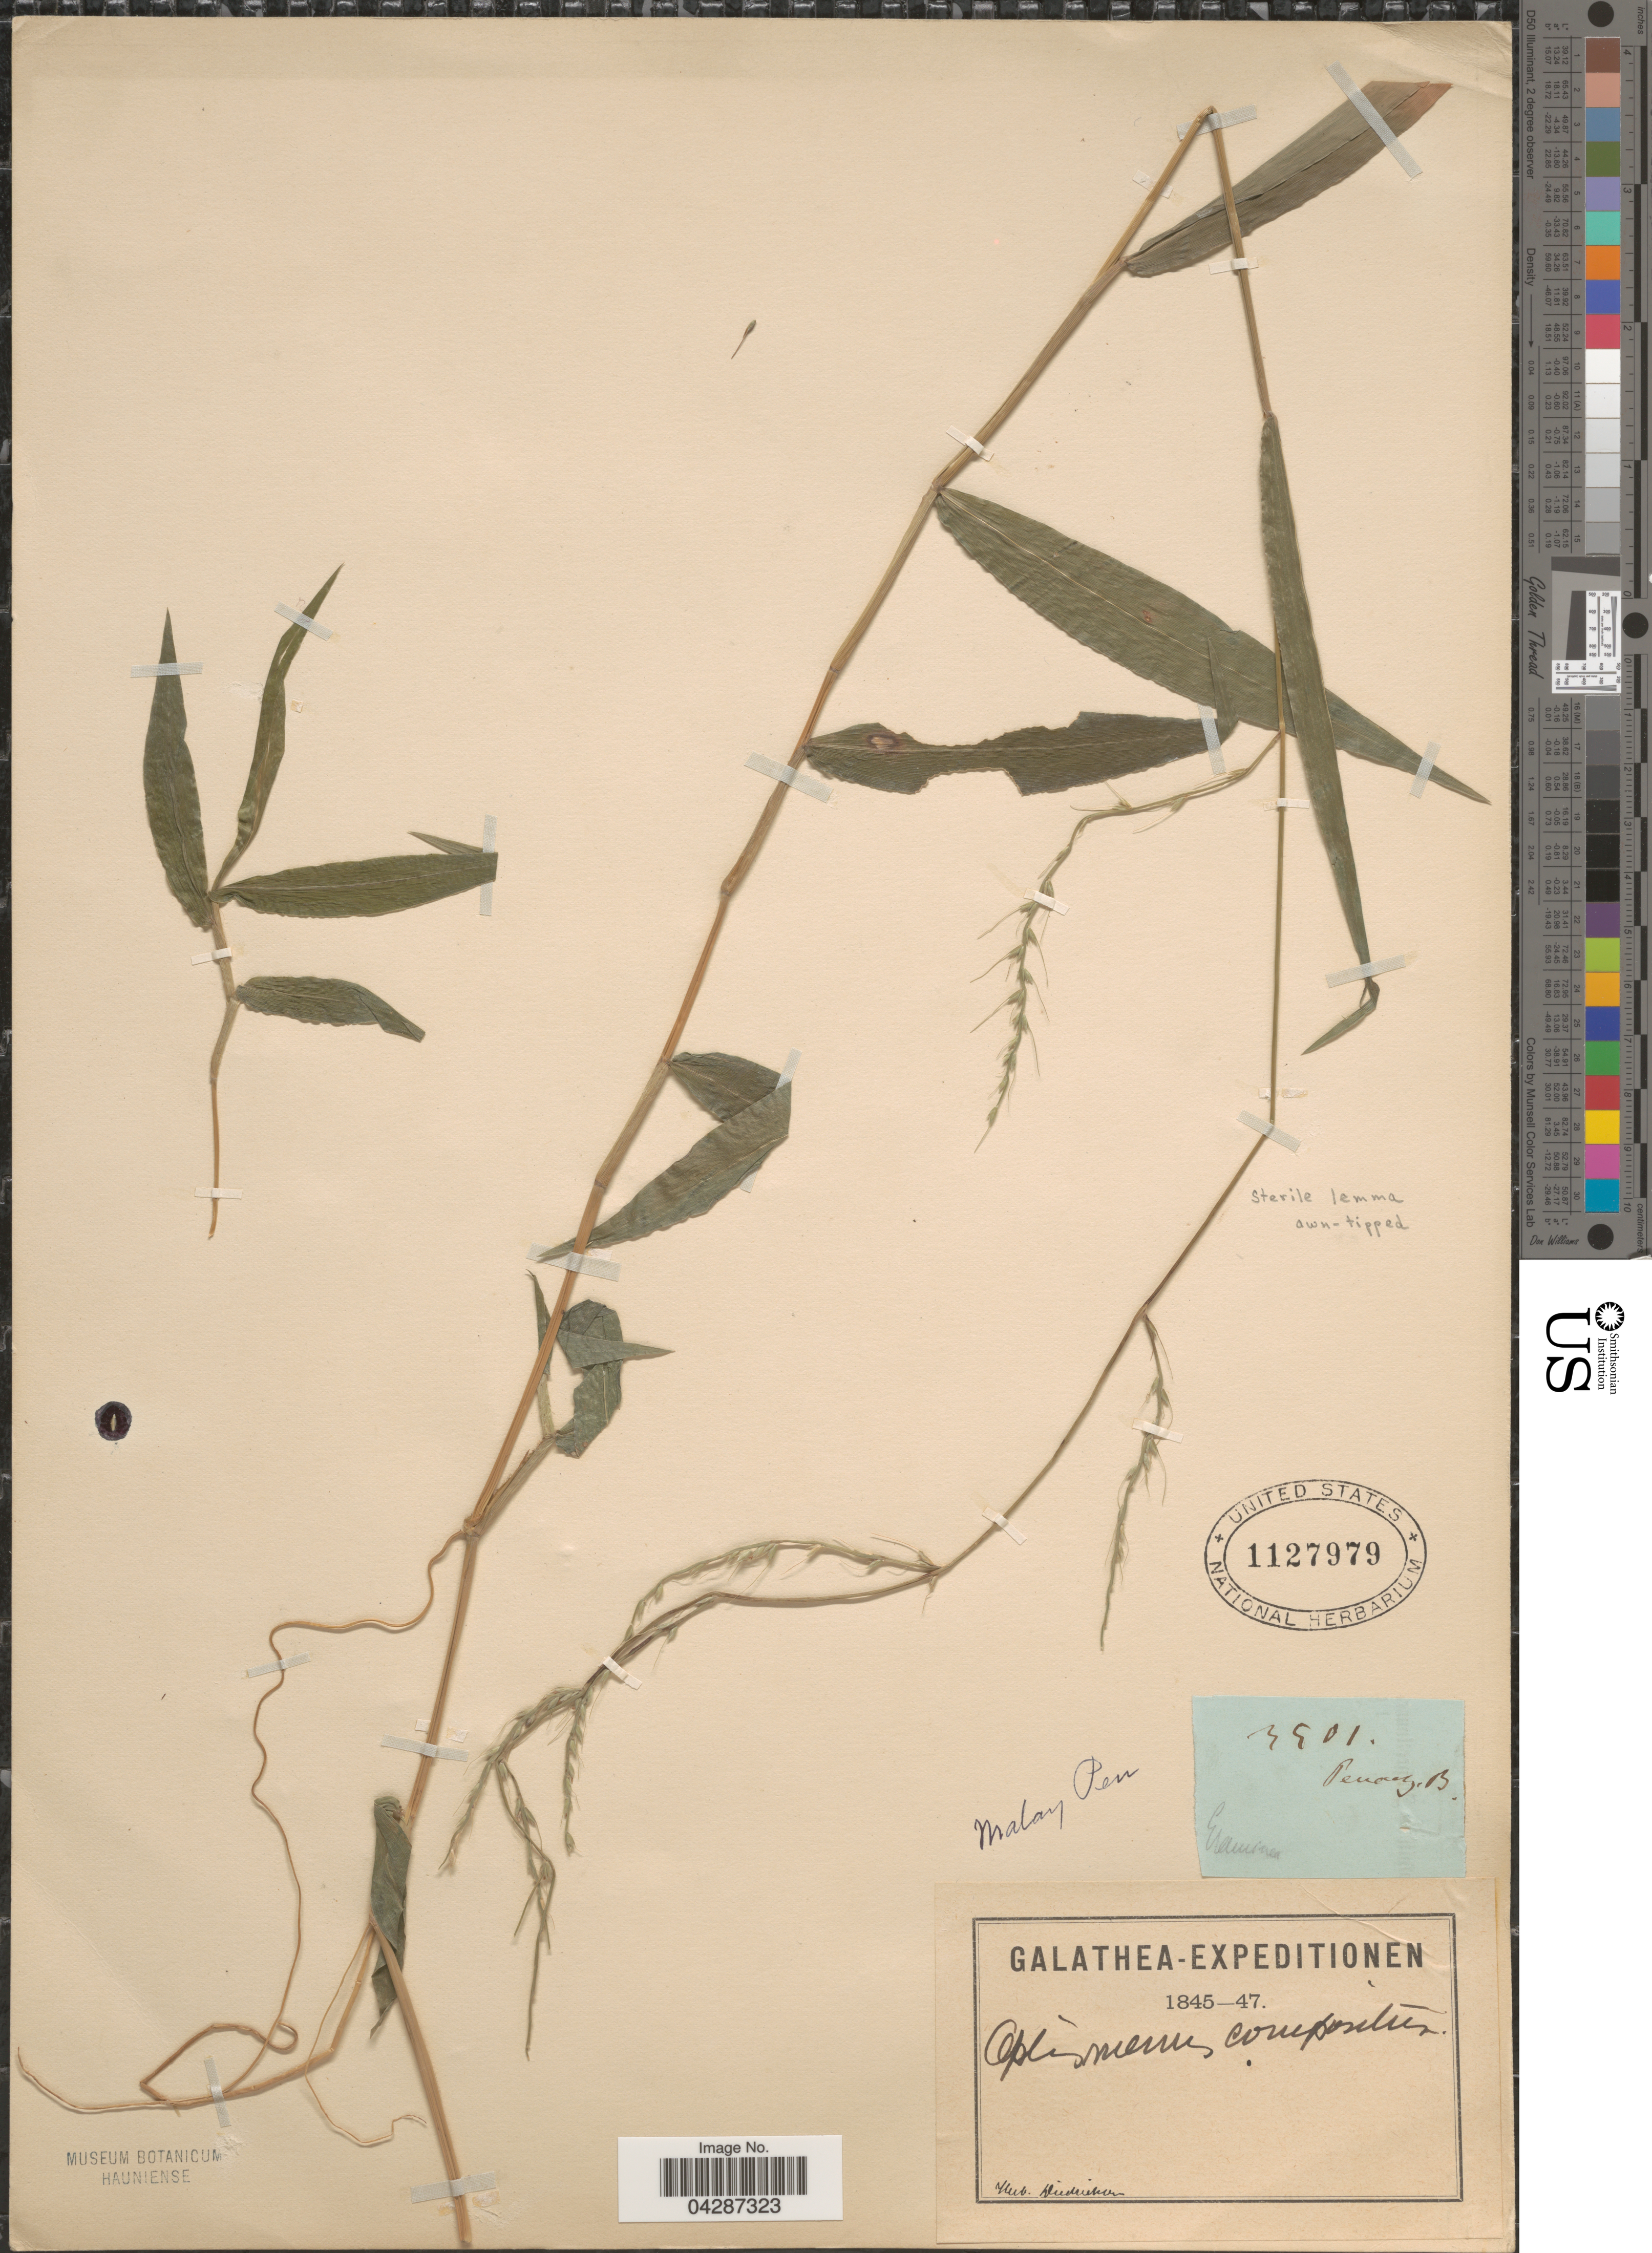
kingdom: Plantae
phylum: Tracheophyta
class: Liliopsida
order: Poales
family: Poaceae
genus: Oplismenus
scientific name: Oplismenus compositus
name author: (L.) P. Beauv.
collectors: Ex herb. Diedrichsen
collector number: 3501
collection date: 1845/1847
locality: Galathea-Expeditionen 1845-47. Malay Pen.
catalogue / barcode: US 1127979